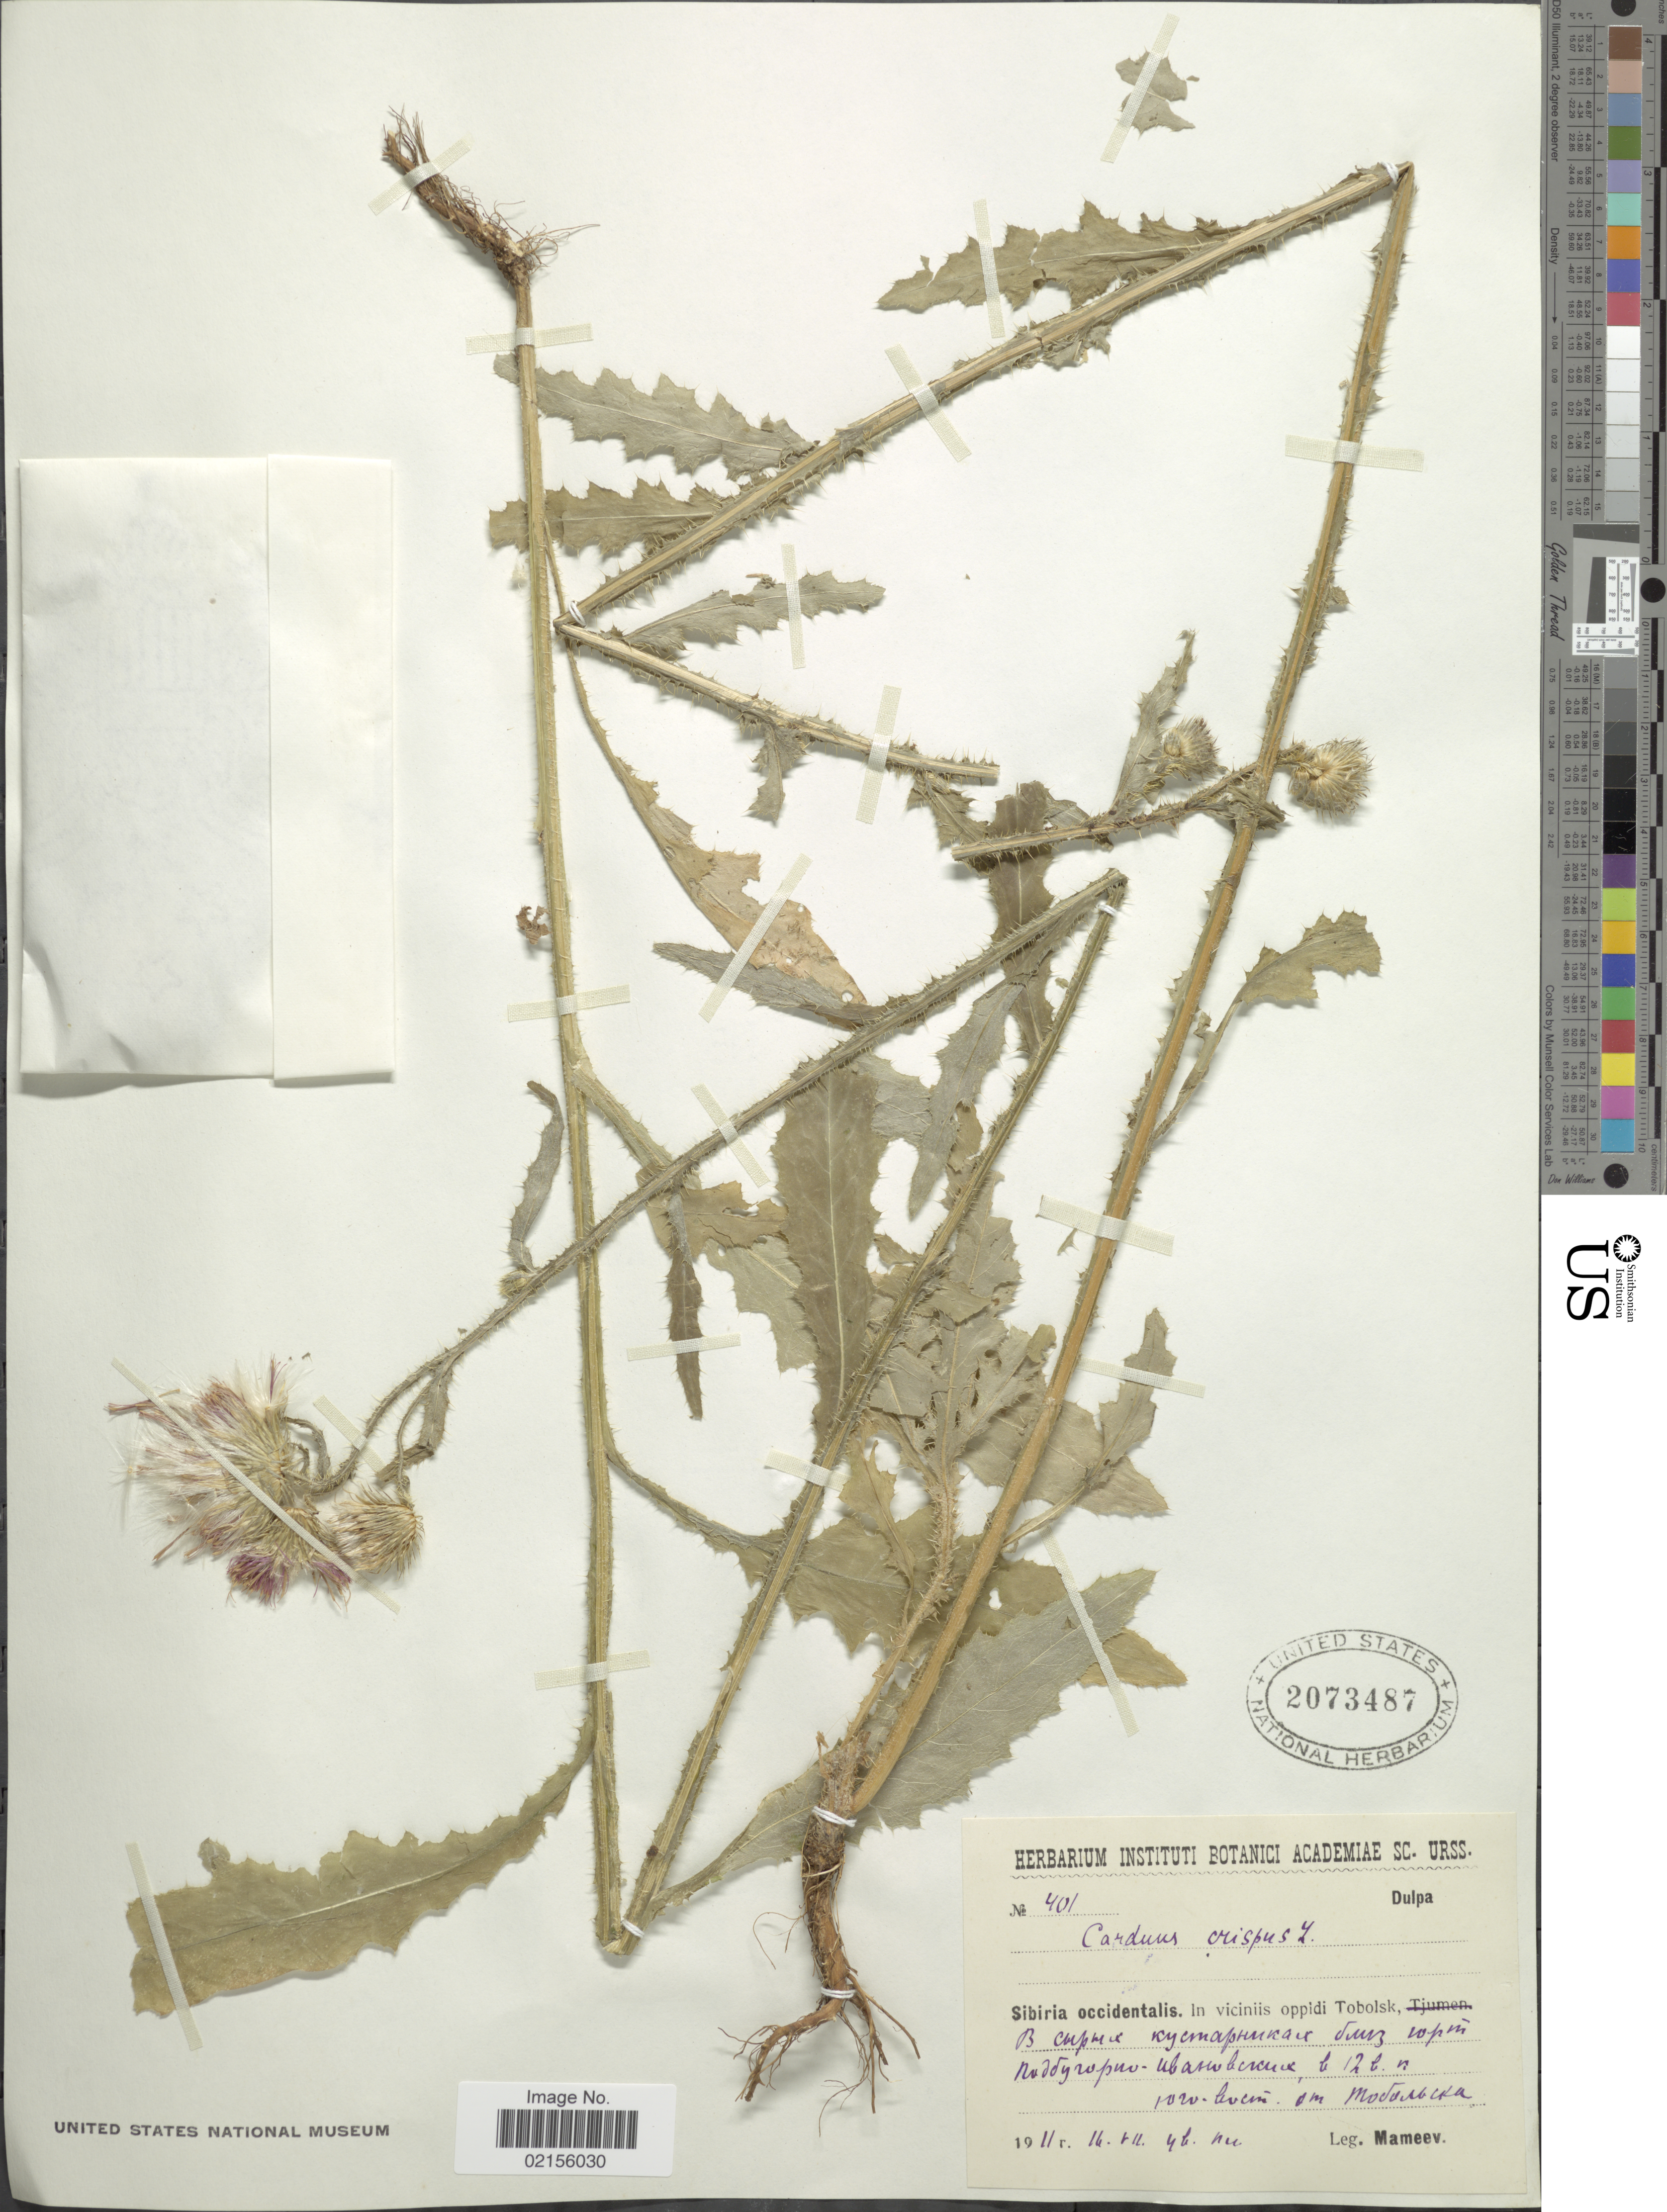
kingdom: Plantae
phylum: Tracheophyta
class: Magnoliopsida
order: Asterales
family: Asteraceae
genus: Carduus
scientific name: Carduus crispus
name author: L.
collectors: Mameev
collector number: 401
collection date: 1911-08-14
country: Japan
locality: Siberia occidentalis, In viciniis oppidi Tobolsk, [illegible text]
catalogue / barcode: US 2073487